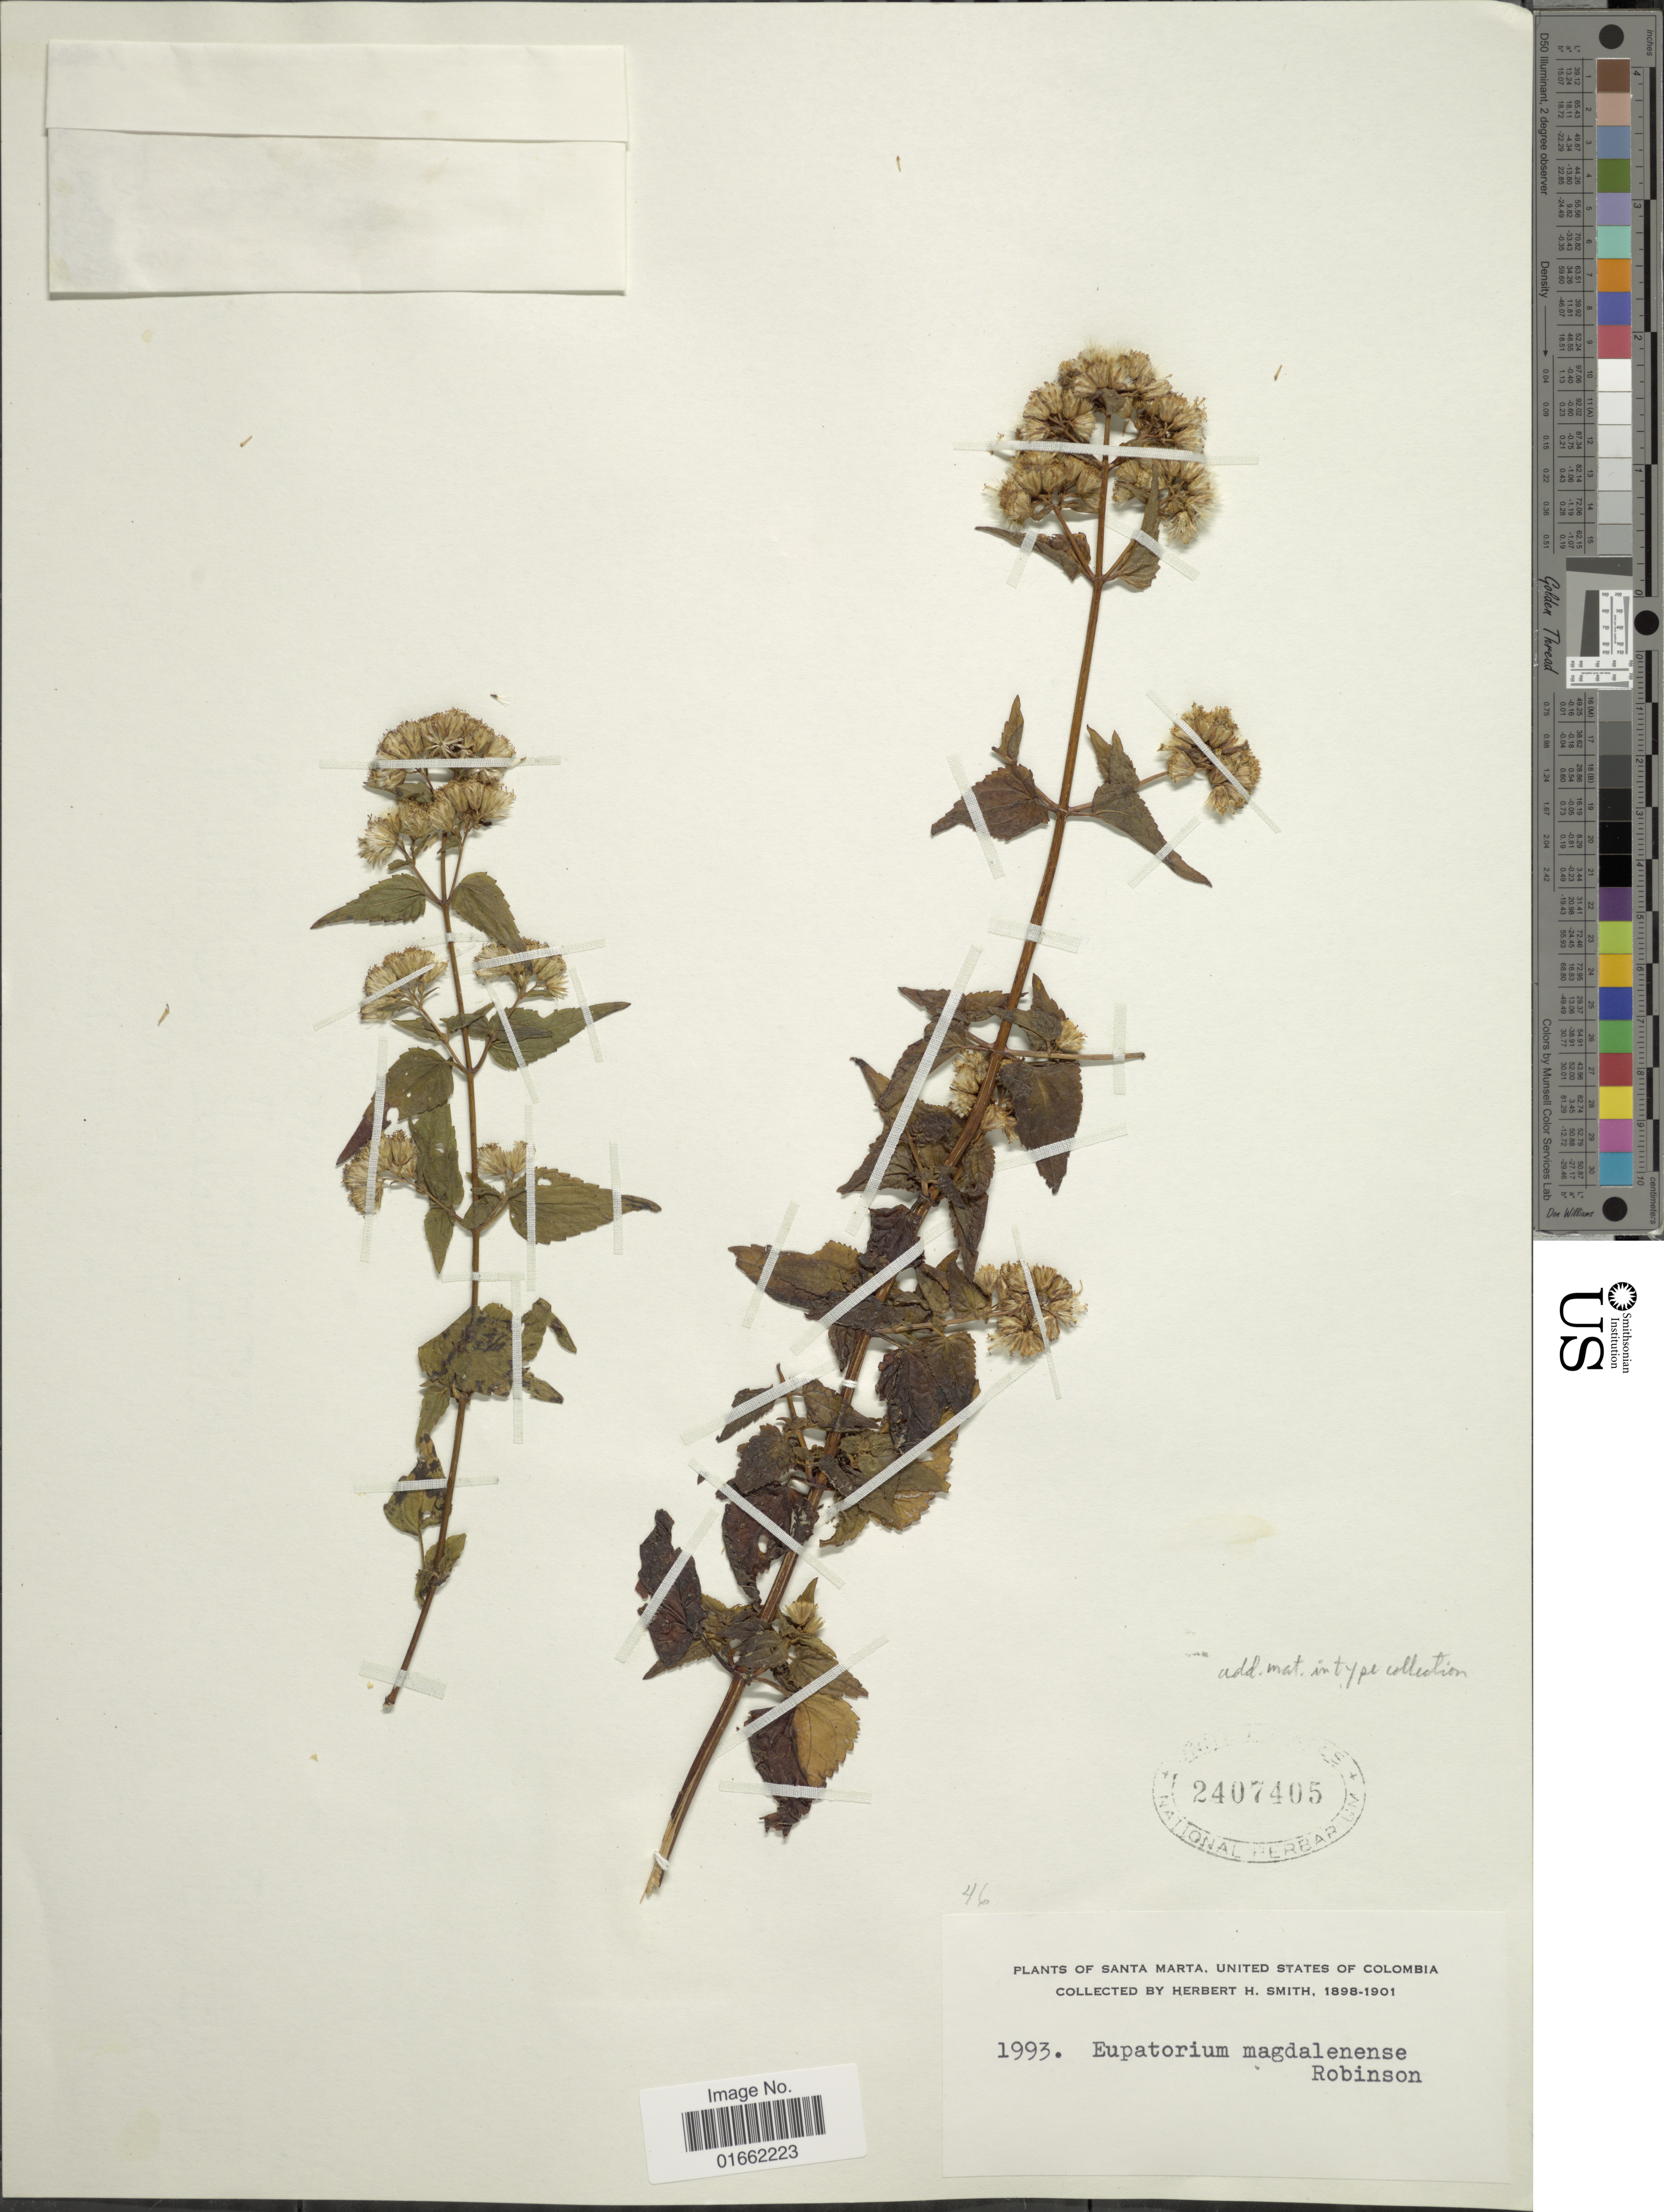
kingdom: Plantae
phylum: Tracheophyta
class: Magnoliopsida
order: Asterales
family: Asteraceae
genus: Fleischmannia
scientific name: Fleischmannia magdalenensis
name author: (B.L. Rob.) R.M. King & H. Rob.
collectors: Herbert H. Smith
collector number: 1993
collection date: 1898/1901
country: Colombia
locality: Santa Marta, United States of Colombia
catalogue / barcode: US 2407405